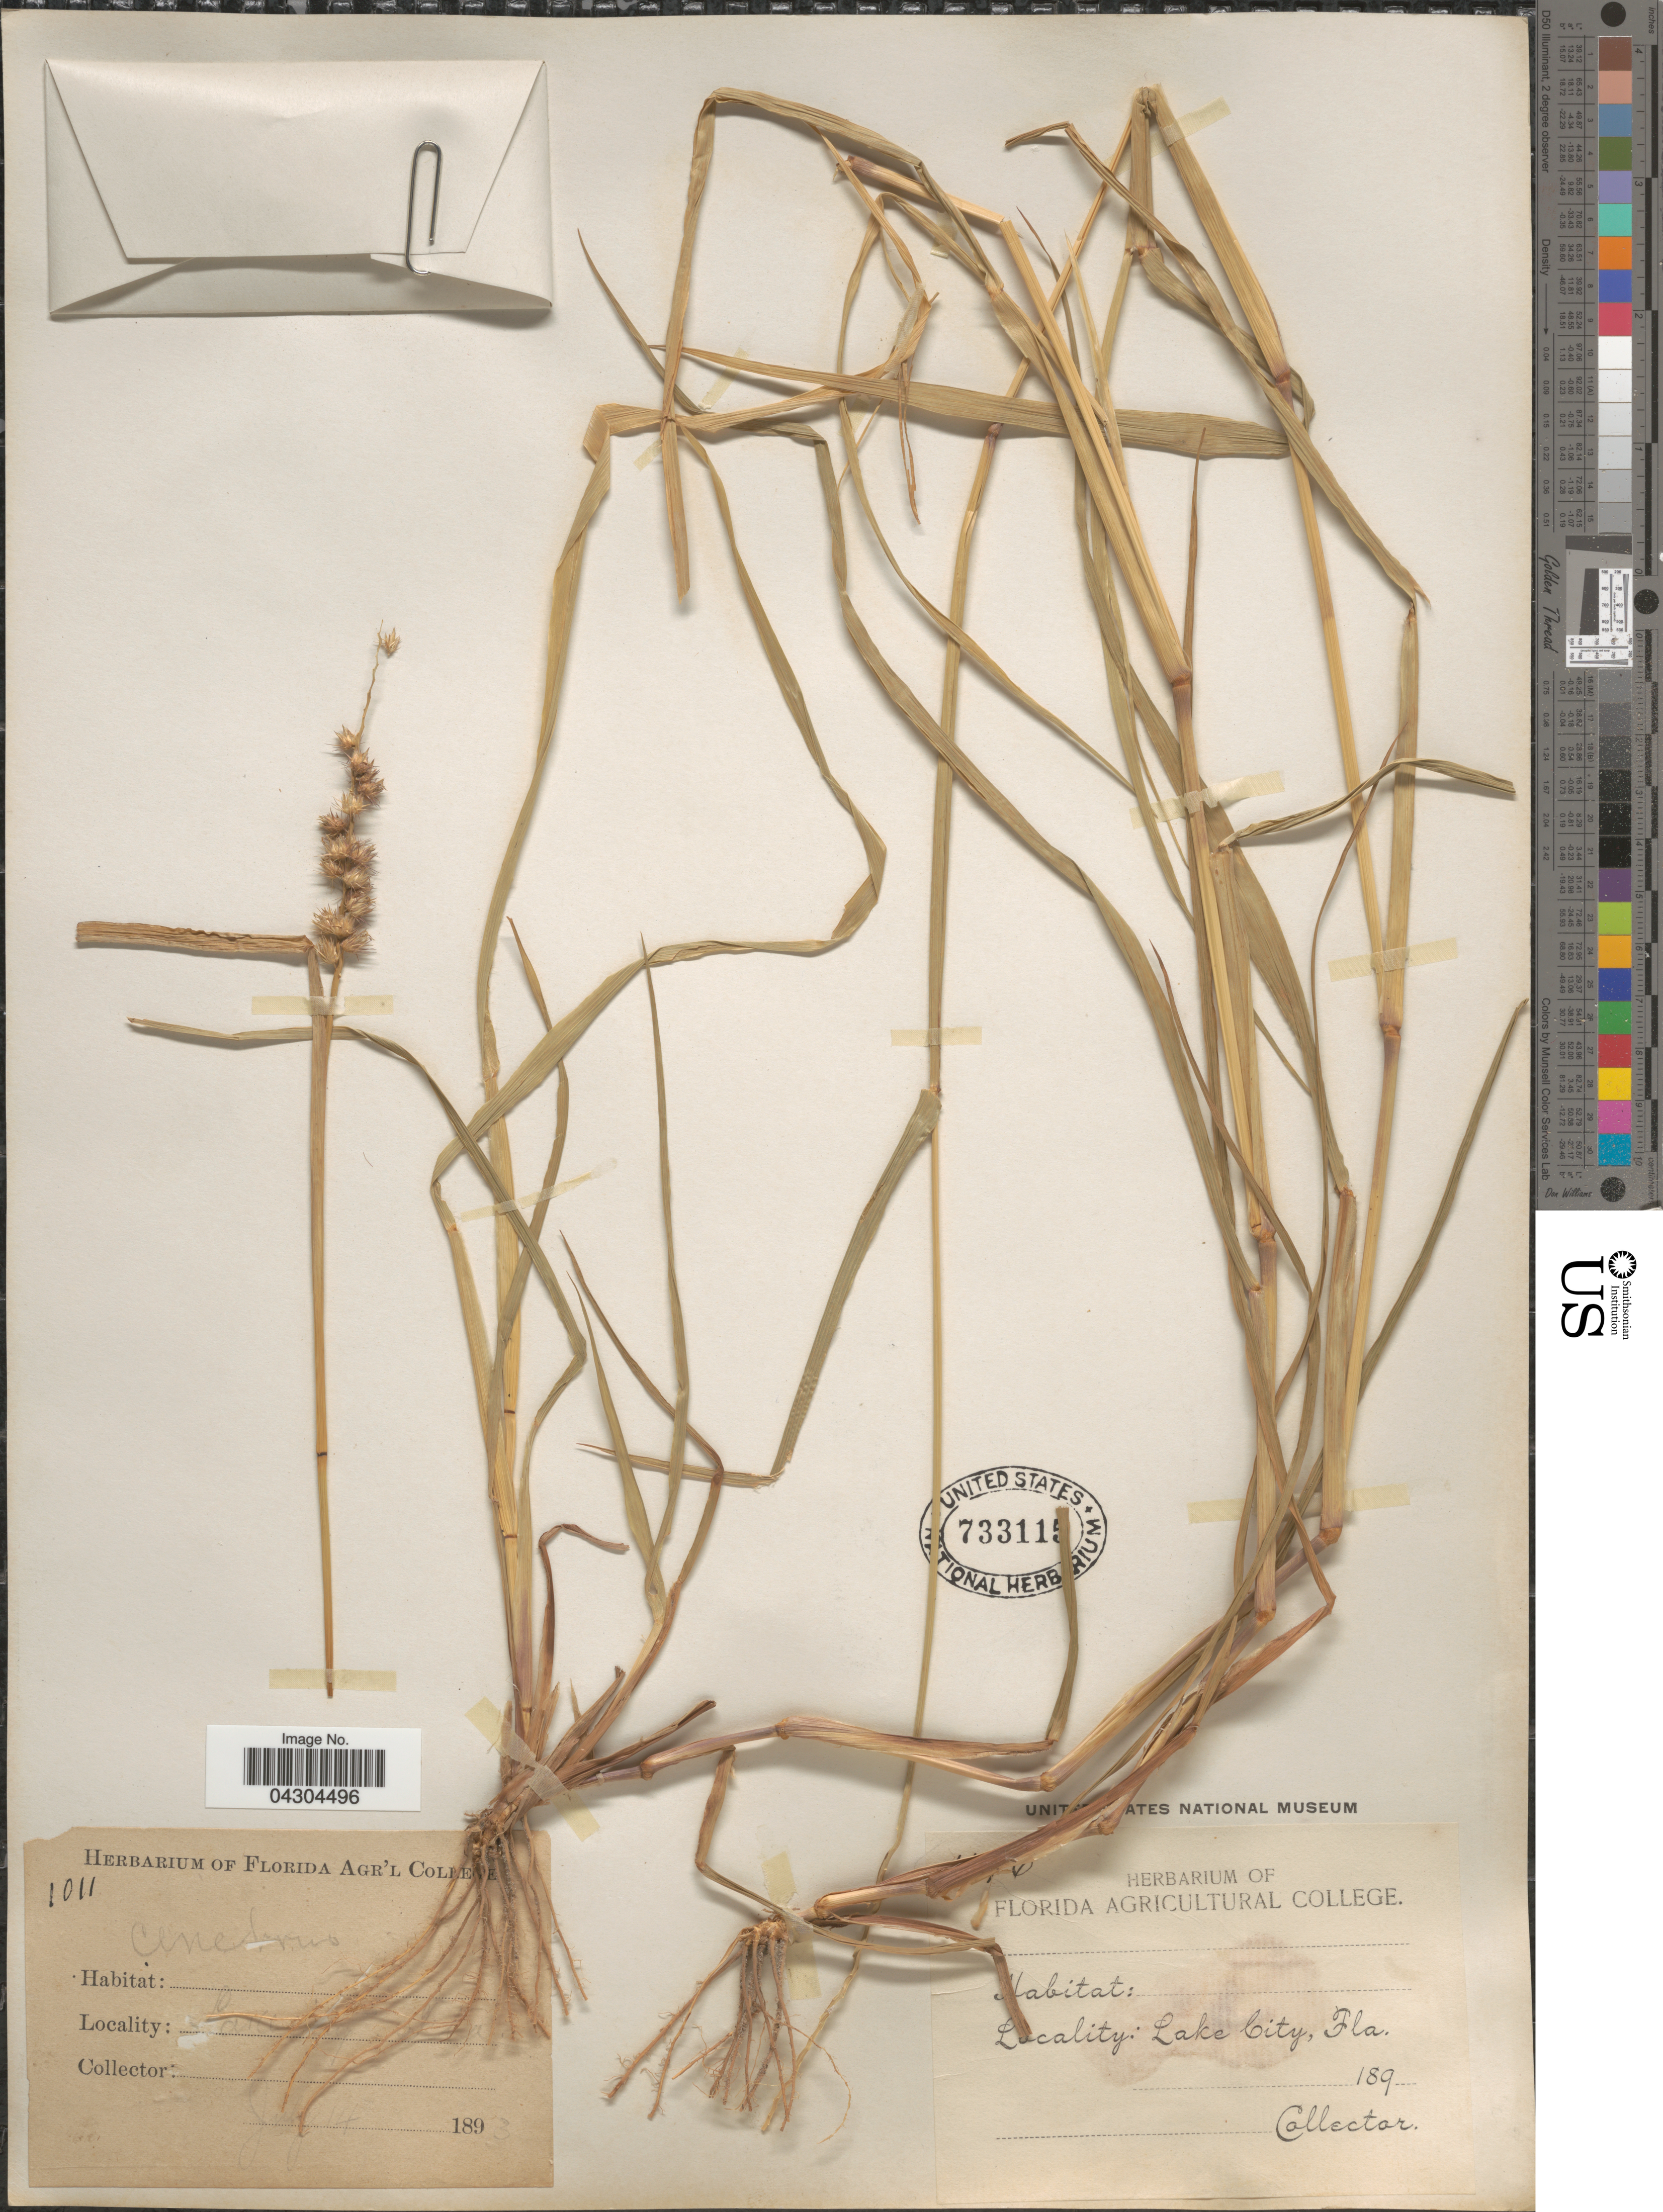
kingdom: Plantae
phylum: Tracheophyta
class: Liliopsida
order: Poales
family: Poaceae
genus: Cenchrus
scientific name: Cenchrus echinatus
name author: L.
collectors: Ex herb. Florida Agricultural College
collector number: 1011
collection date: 1893-07-14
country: United States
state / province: Florida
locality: Lake City.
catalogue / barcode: US 733115